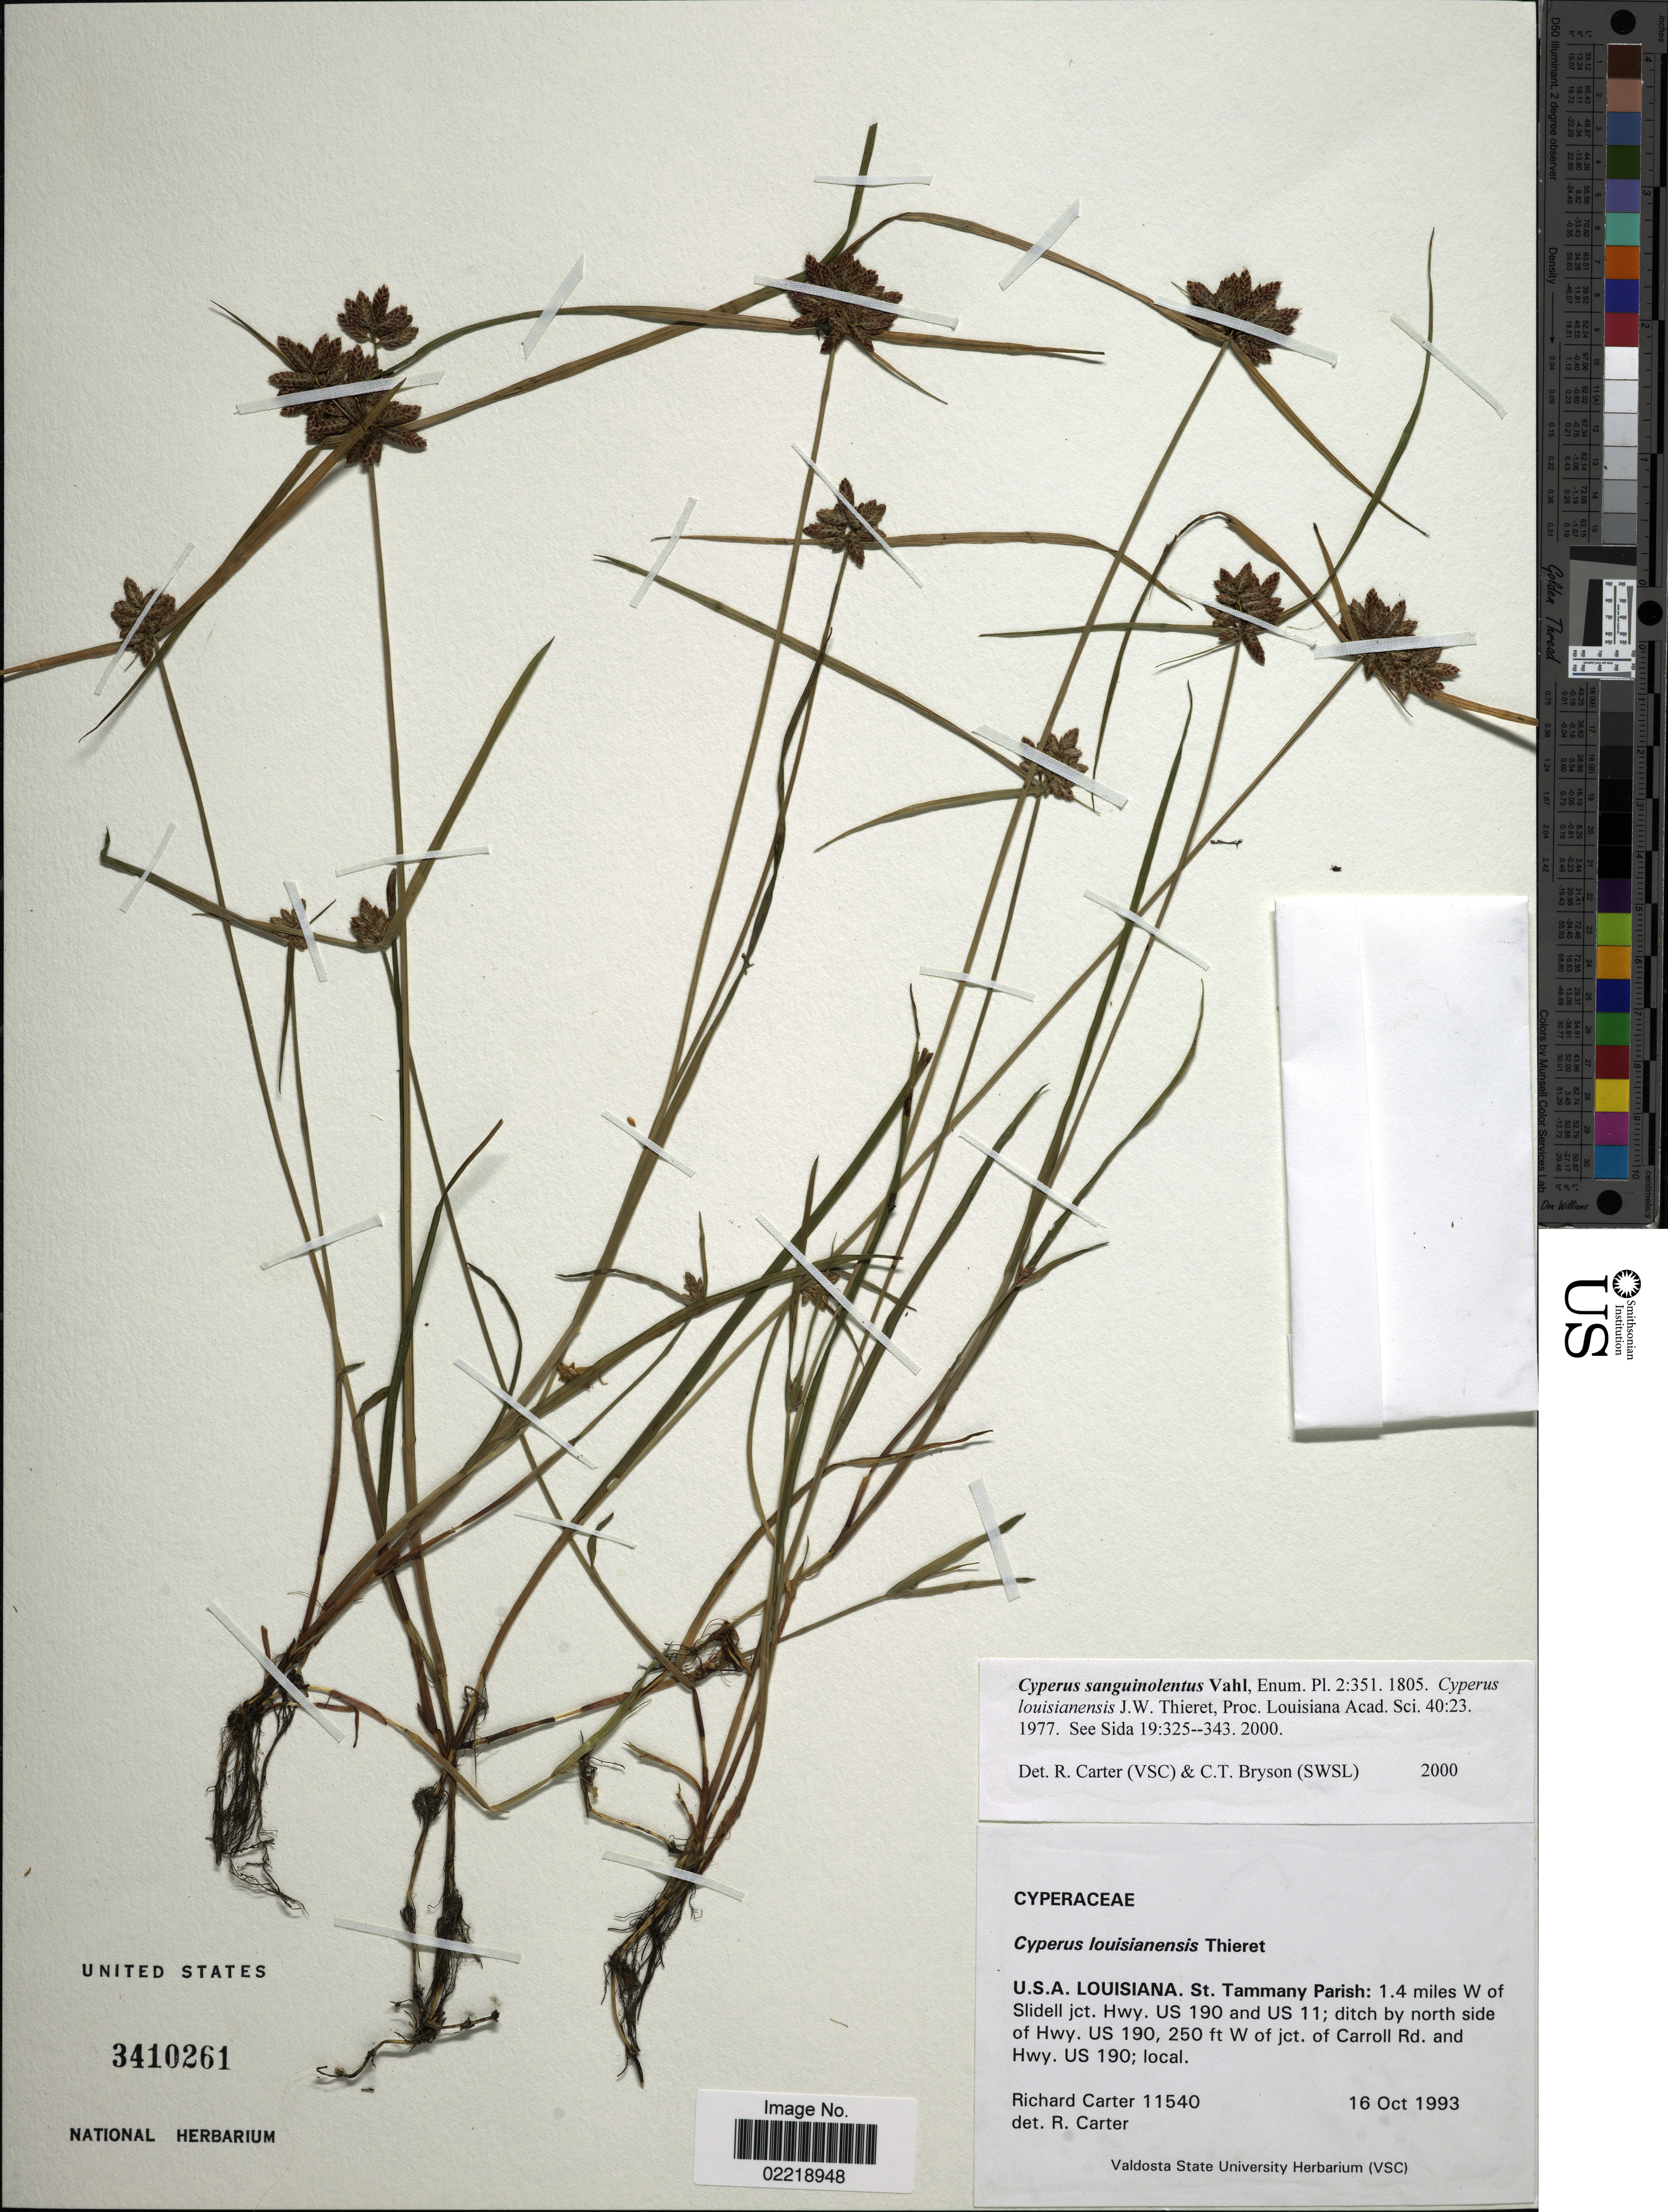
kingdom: Plantae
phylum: Tracheophyta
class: Liliopsida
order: Poales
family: Cyperaceae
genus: Cyperus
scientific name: Cyperus sanguinolentus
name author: Vahl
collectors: R. Carter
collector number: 11540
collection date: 1993-10-16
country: United States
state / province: Louisiana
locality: St Tammany Parish: 1.4 miles W of Slidell jct Hwy US 190 and US 11; ditch by north side of Hwy. US 190, W of jct of Caroll Rd and Hwy US 190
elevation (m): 76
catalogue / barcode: US 3410261